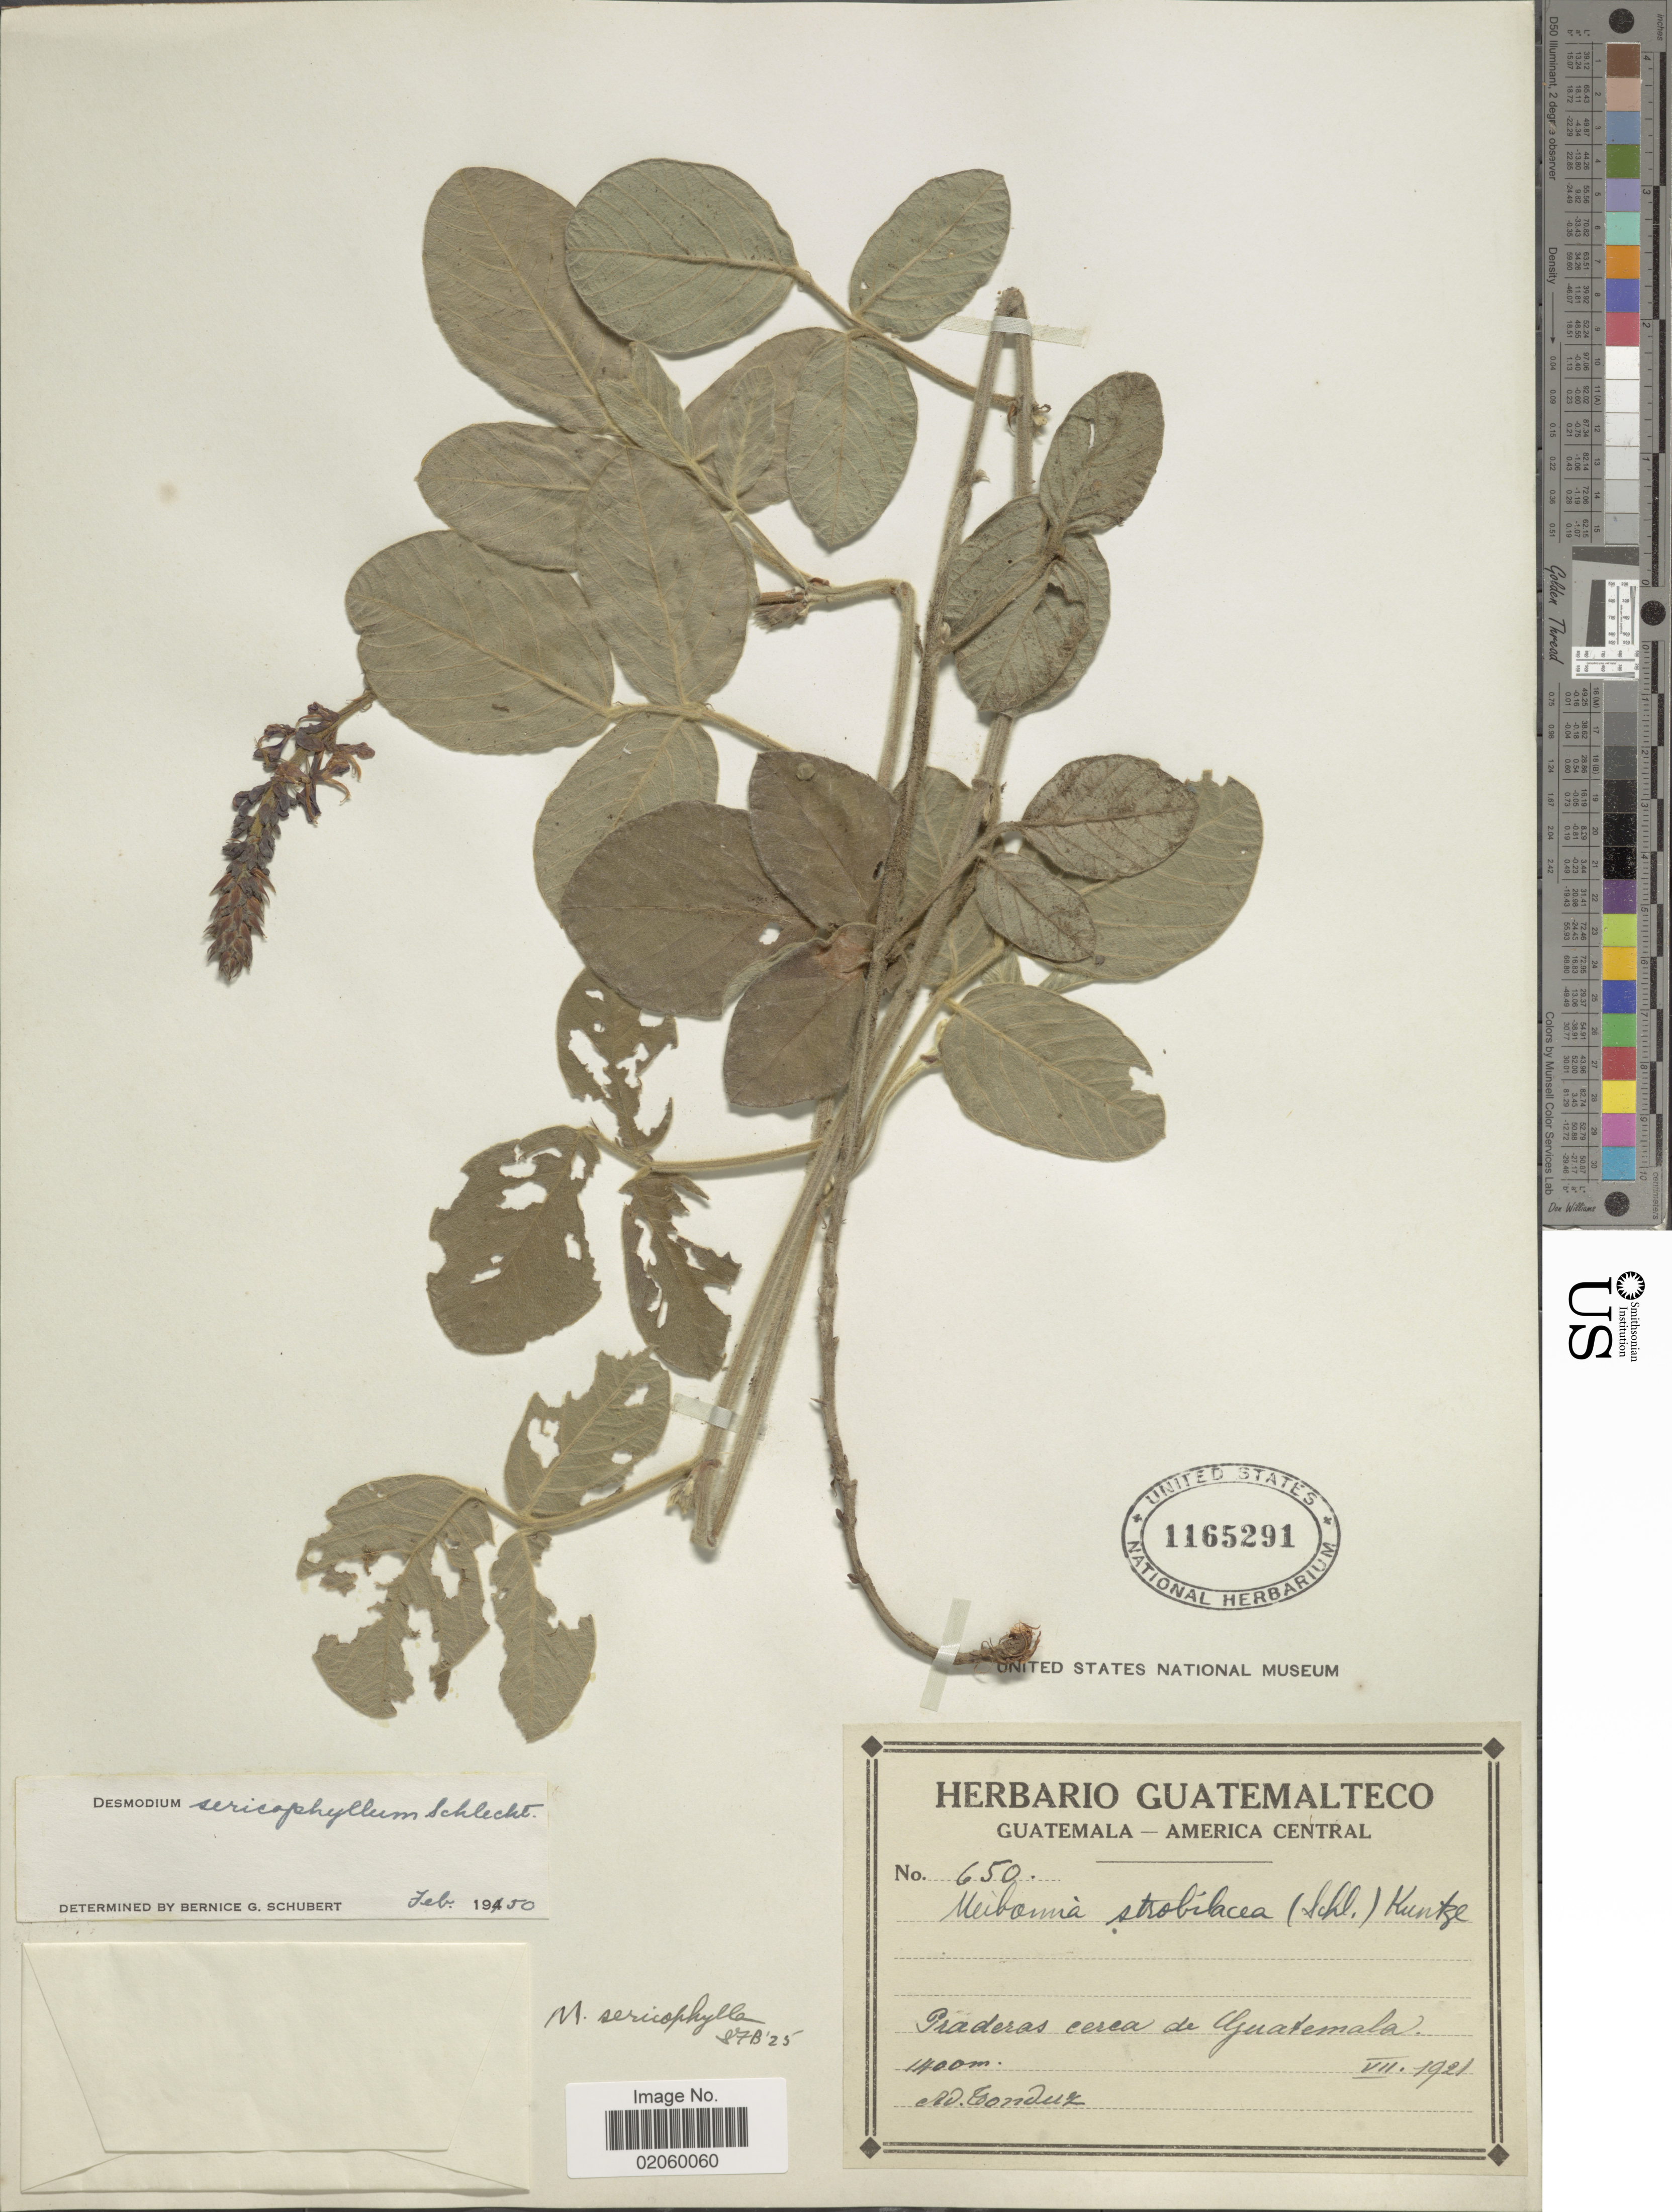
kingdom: Plantae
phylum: Tracheophyta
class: Magnoliopsida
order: Fabales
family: Fabaceae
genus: Desmodium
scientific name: Desmodium sericophyllum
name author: Schltdl.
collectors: A. Tonduz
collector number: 650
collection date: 1921-07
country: Guatemala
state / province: Guatemala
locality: Praderas cerca de Guatemala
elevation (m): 1400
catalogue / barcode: US 1165291